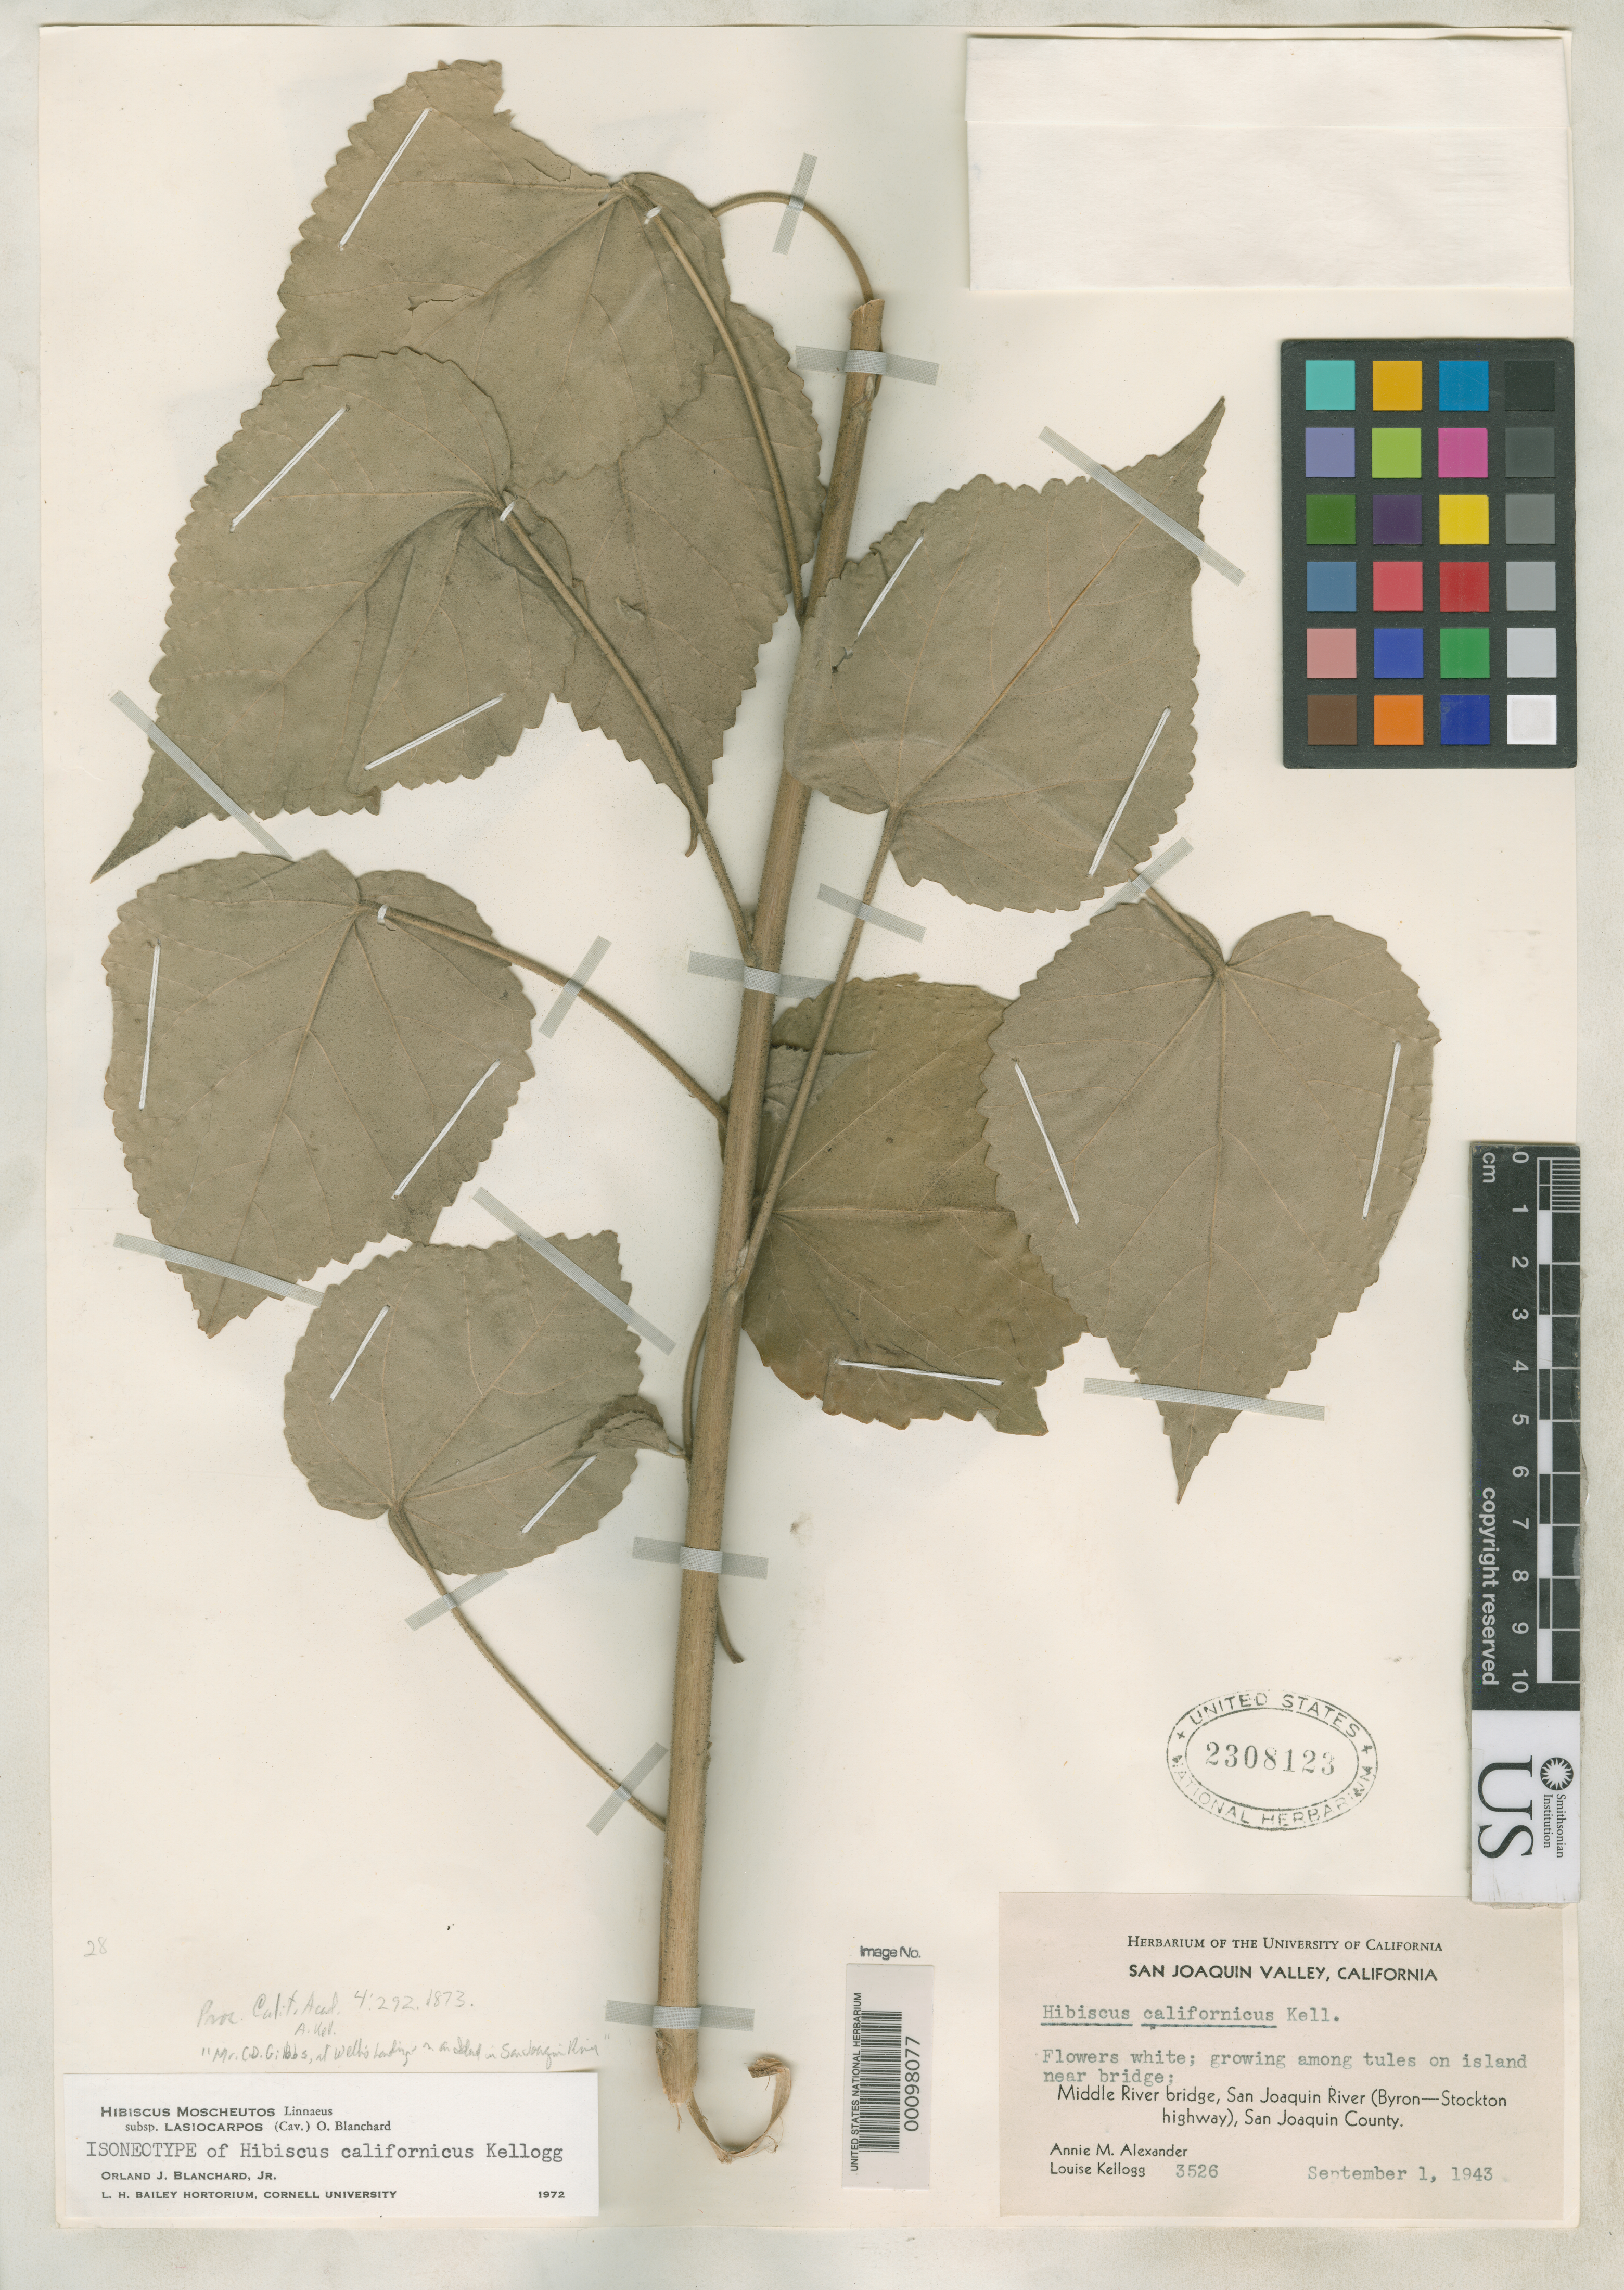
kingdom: Plantae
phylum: Tracheophyta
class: Magnoliopsida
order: Malvales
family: Malvaceae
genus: Hibiscus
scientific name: Hibiscus californicus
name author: Kellogg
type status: Isoneotype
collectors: A. M. Alexander & L. Kellogg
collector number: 3526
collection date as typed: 01 Sep 1943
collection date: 1943-09-01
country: United States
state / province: California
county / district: San Joaquin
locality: San Joaquin River, Middle River Bridge.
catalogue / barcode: US 2308123